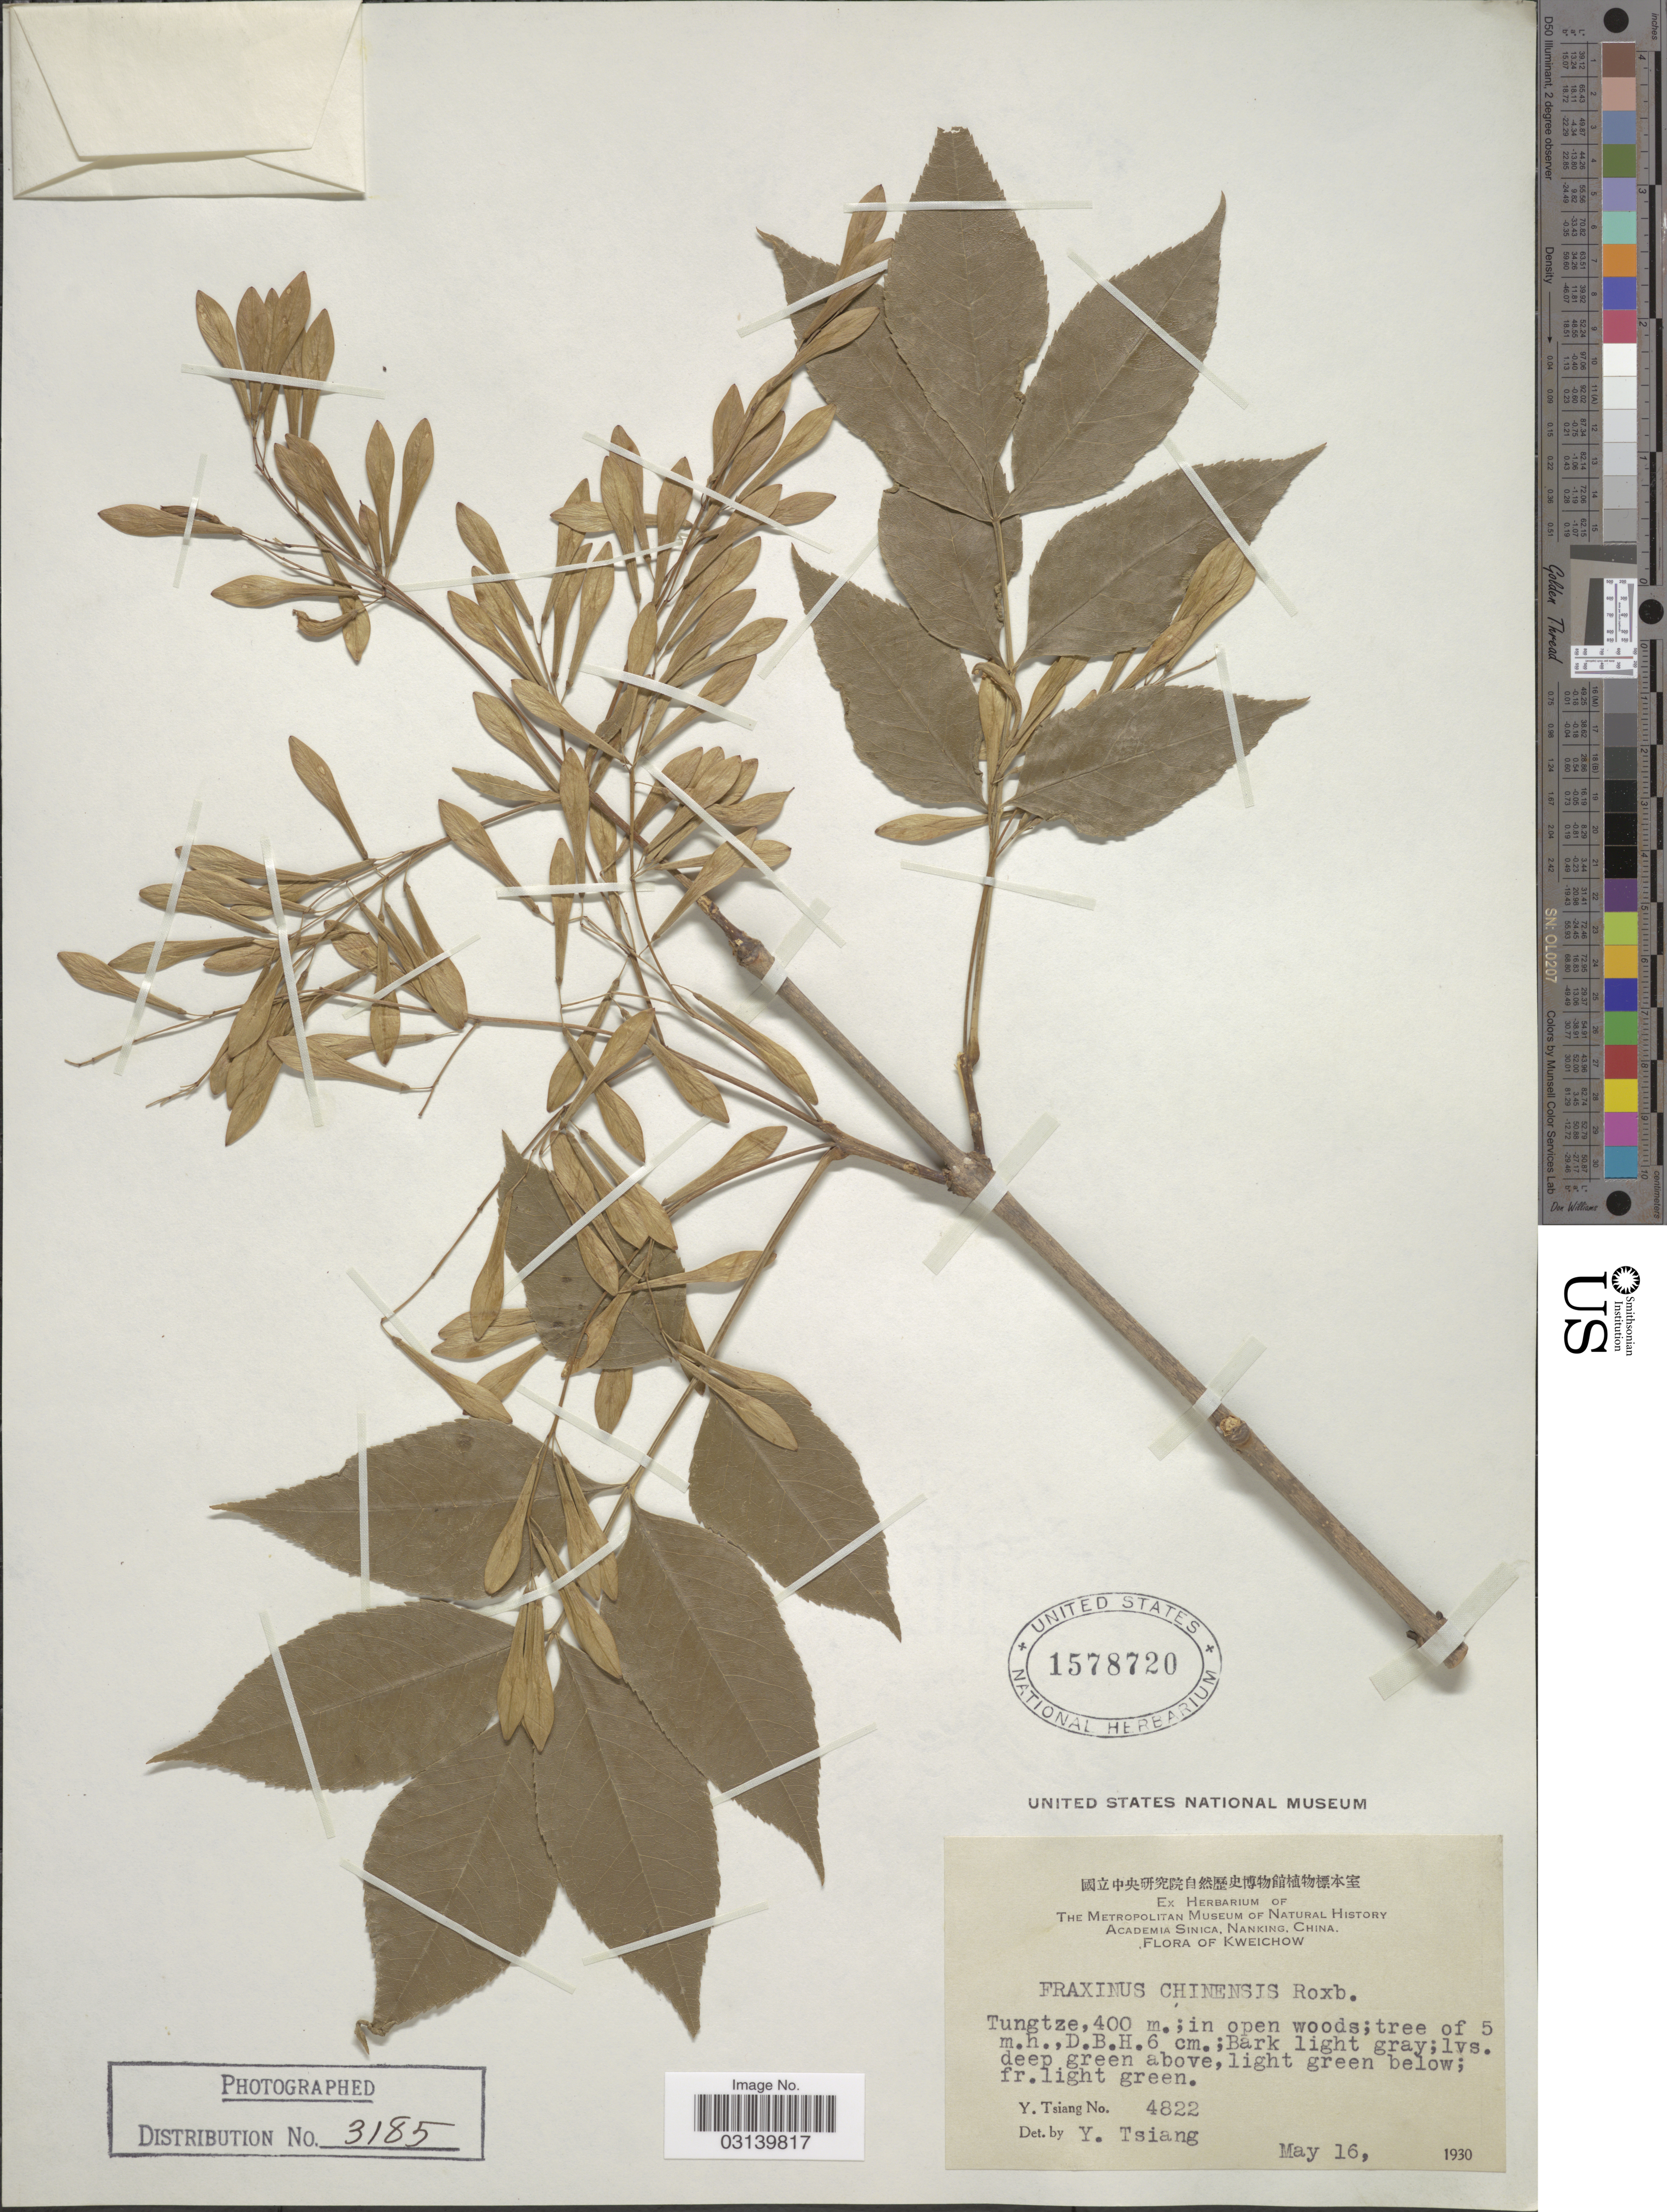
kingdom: Plantae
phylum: Tracheophyta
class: Magnoliopsida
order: Lamiales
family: Oleaceae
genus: Fraxinus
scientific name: Fraxinus chinensis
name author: Roxb.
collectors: Y. Tsiang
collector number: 4822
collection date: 1930-05-16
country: China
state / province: Guizhou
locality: Kweichow. Tungtze.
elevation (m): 400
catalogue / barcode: US 1578720